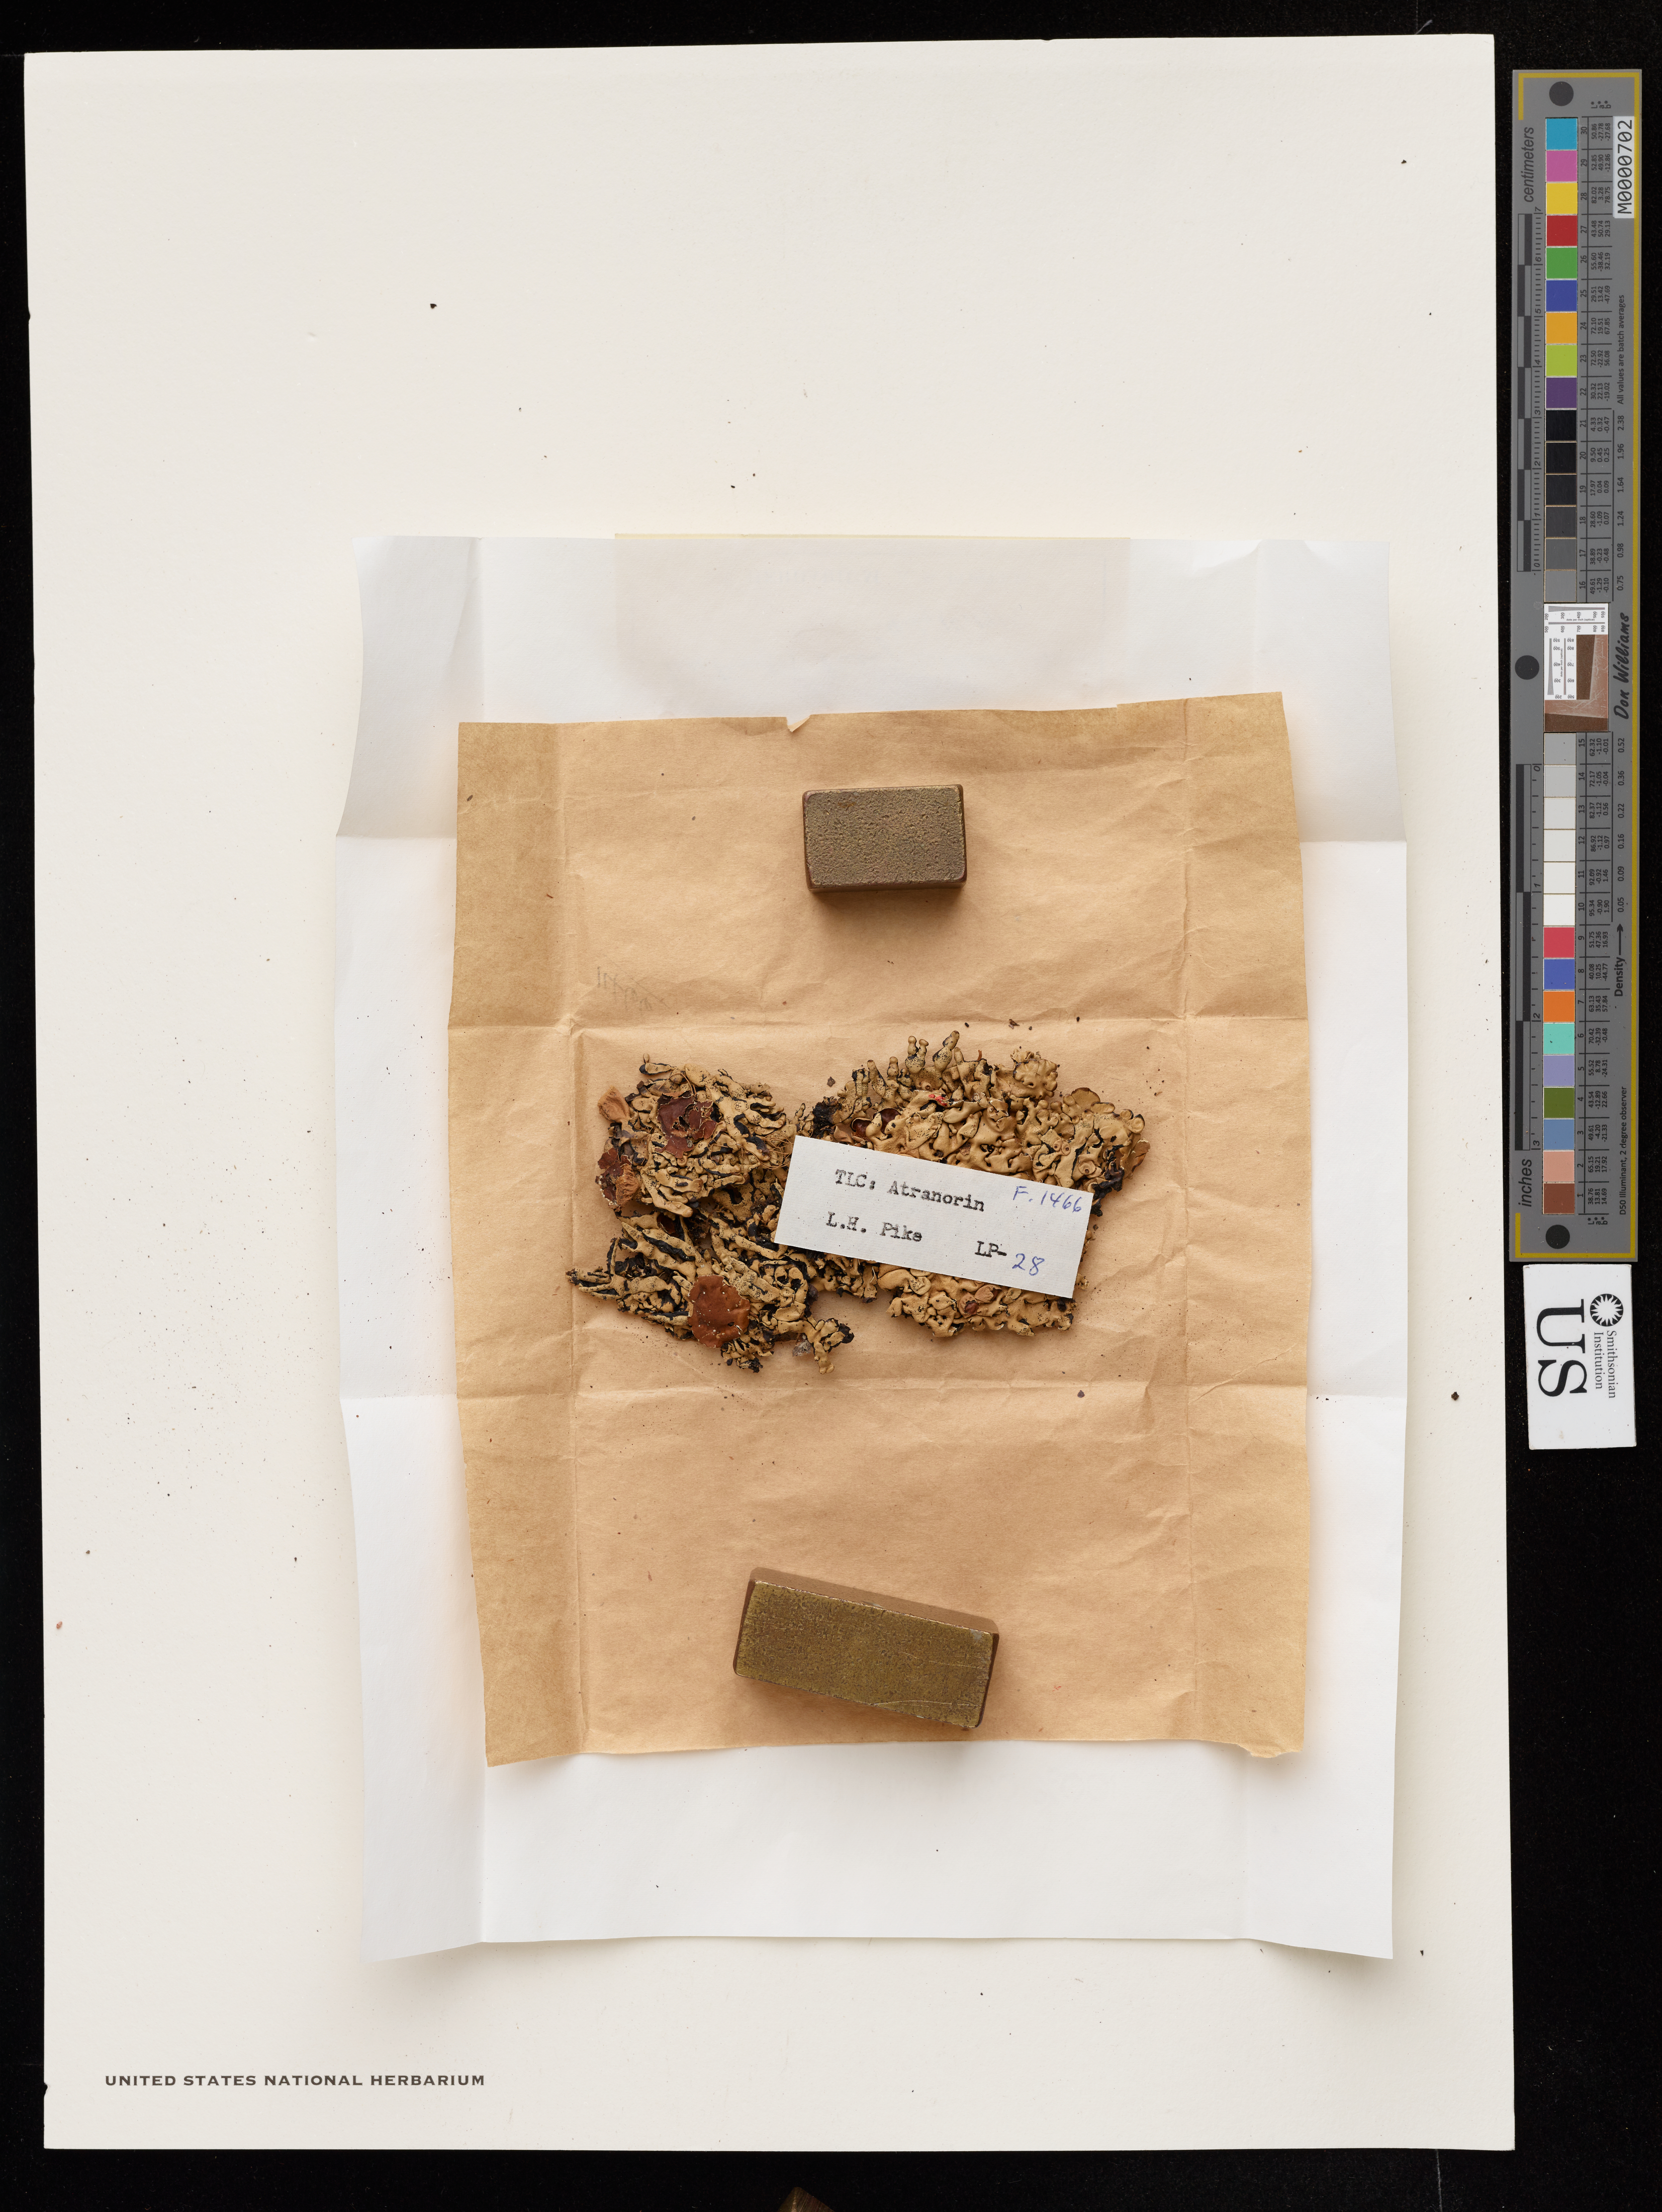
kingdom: Fungi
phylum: Ascomycota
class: Lecanoromycetes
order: Lecanorales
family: Parmeliaceae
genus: Hypogymnia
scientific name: Hypogymnia apinnata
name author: Goward & McCune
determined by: McCune, B.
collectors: A. S. Foster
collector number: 1466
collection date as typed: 10 Feb 1911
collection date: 1911-02-10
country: United States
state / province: Washington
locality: Pacific beach